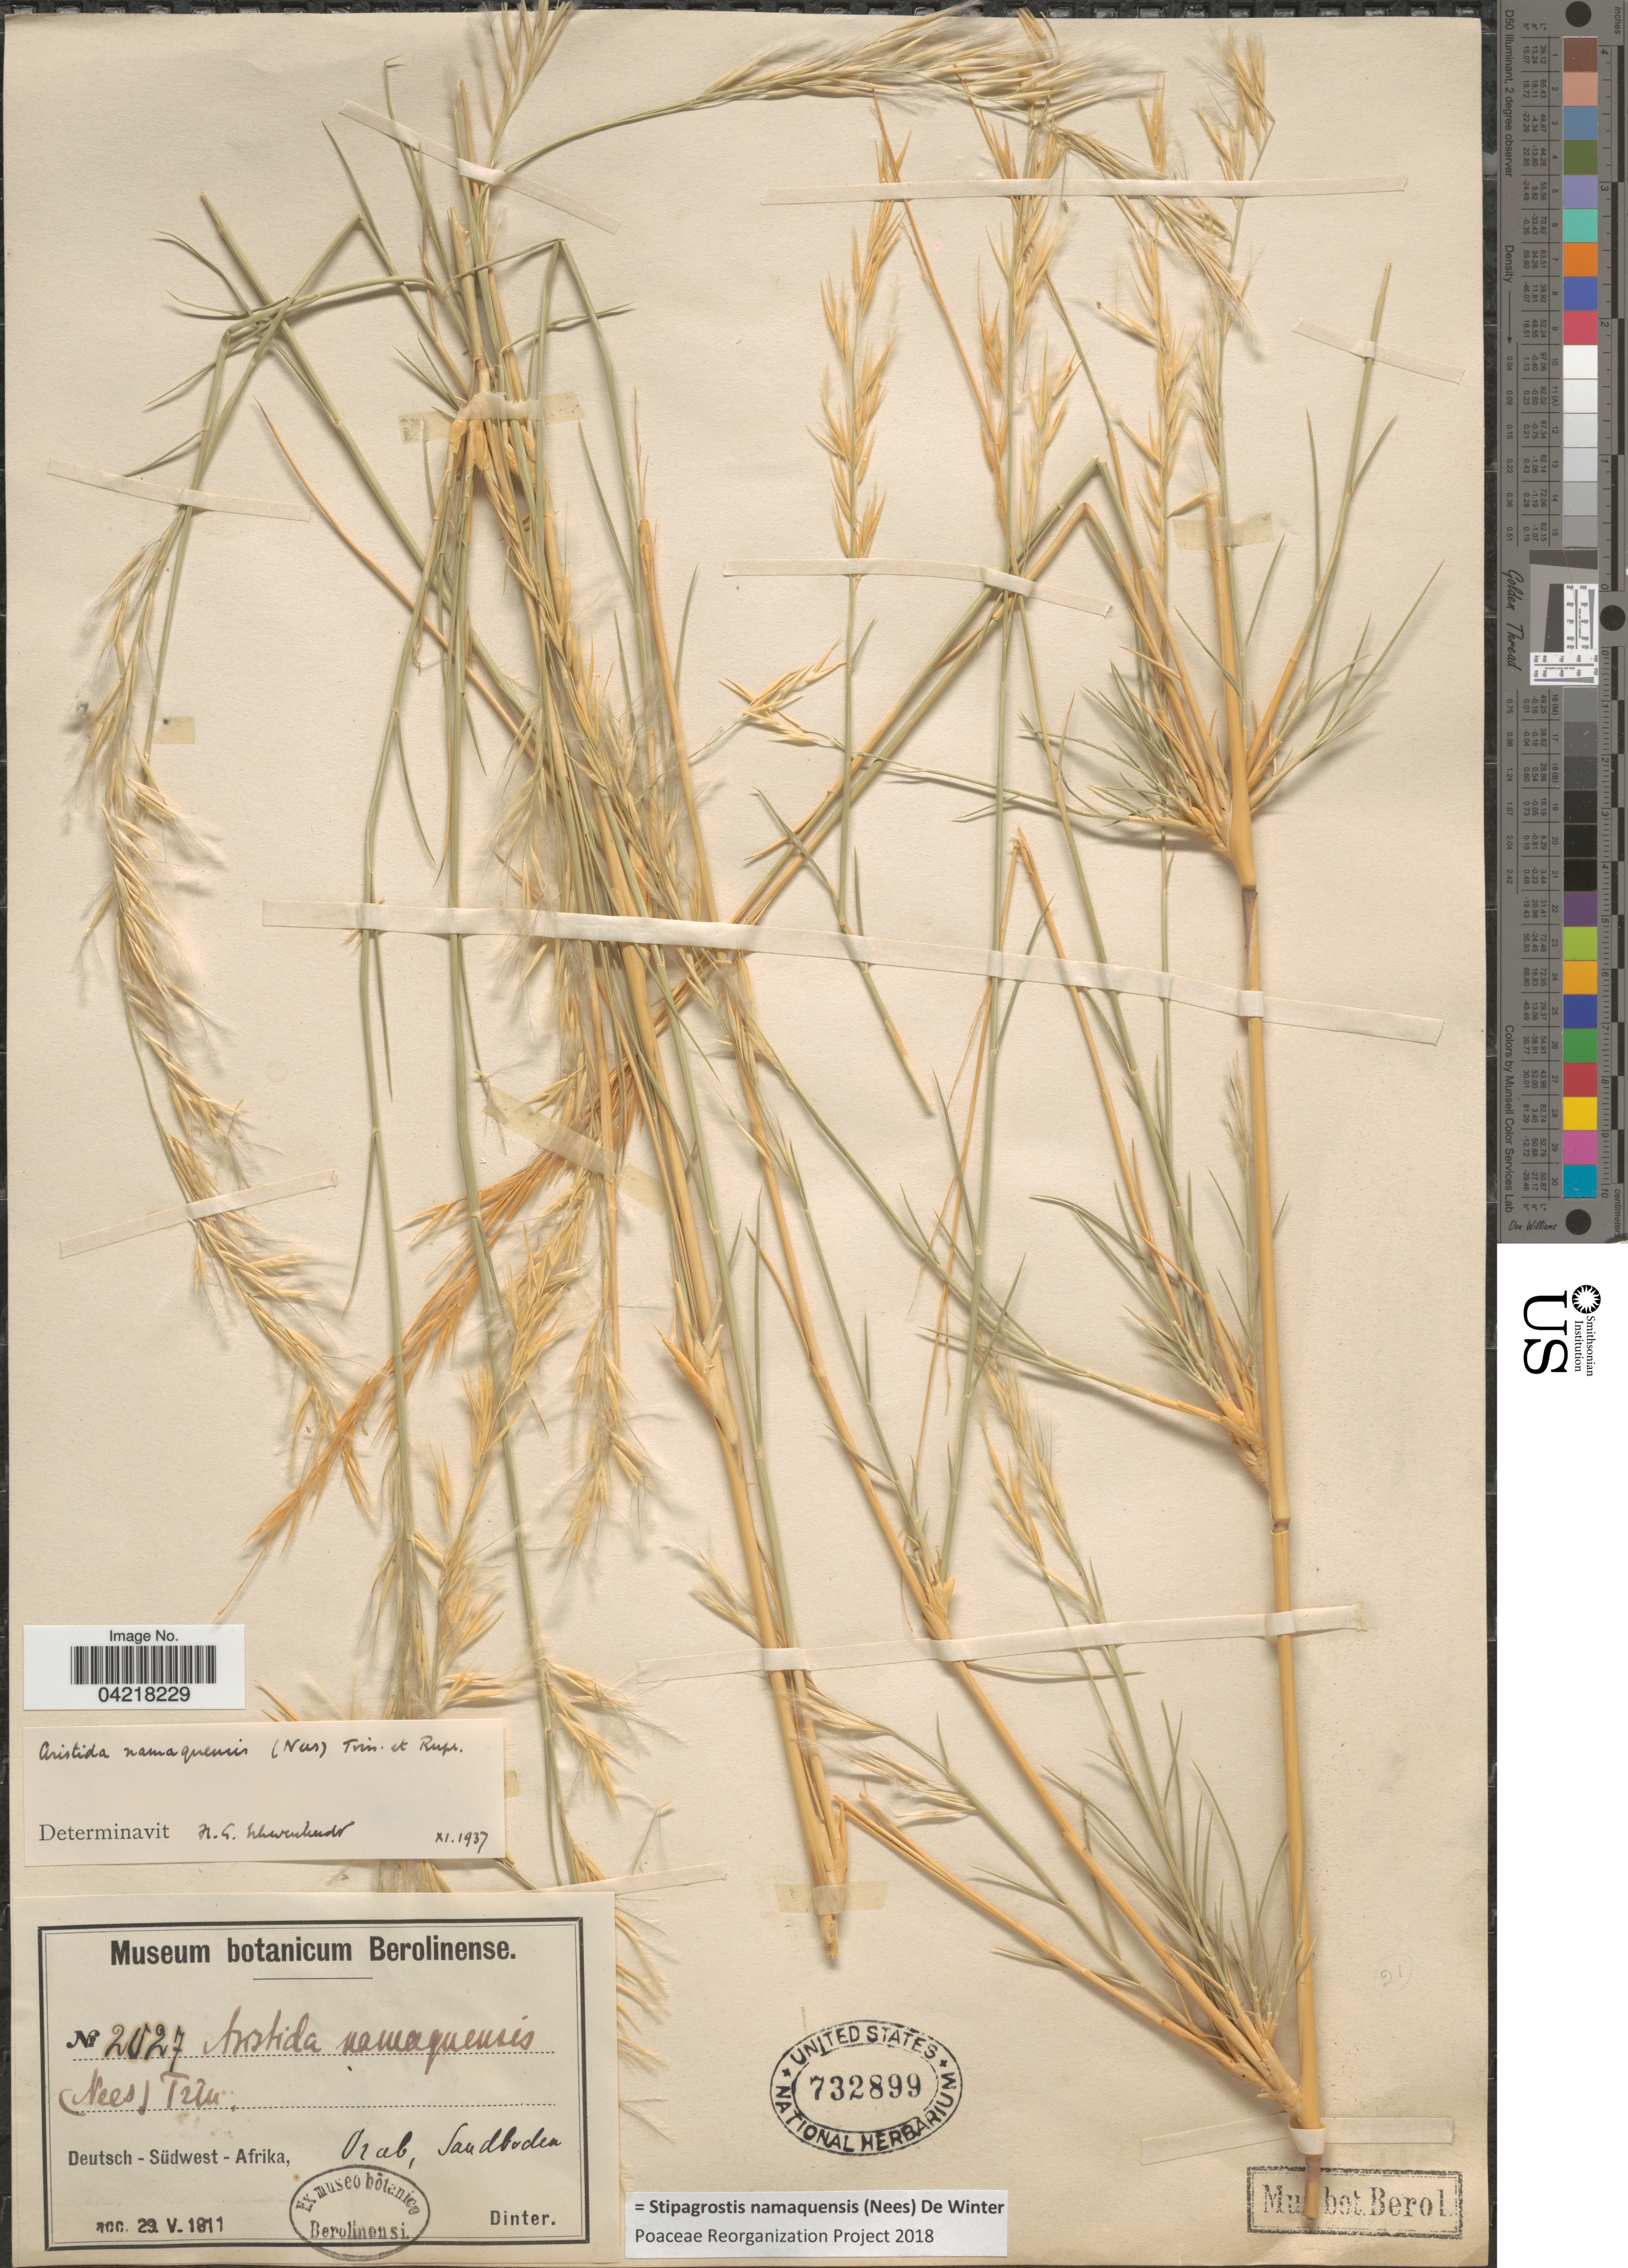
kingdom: Plantae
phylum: Tracheophyta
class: Liliopsida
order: Poales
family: Poaceae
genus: Stipagrostis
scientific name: Stipagrostis namaquensis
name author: (Nees) De Winter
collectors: Dinter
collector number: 2027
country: Namibia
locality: Deutsch-Südwest-Afrika, Orab, Sandboden.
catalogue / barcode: US 732899